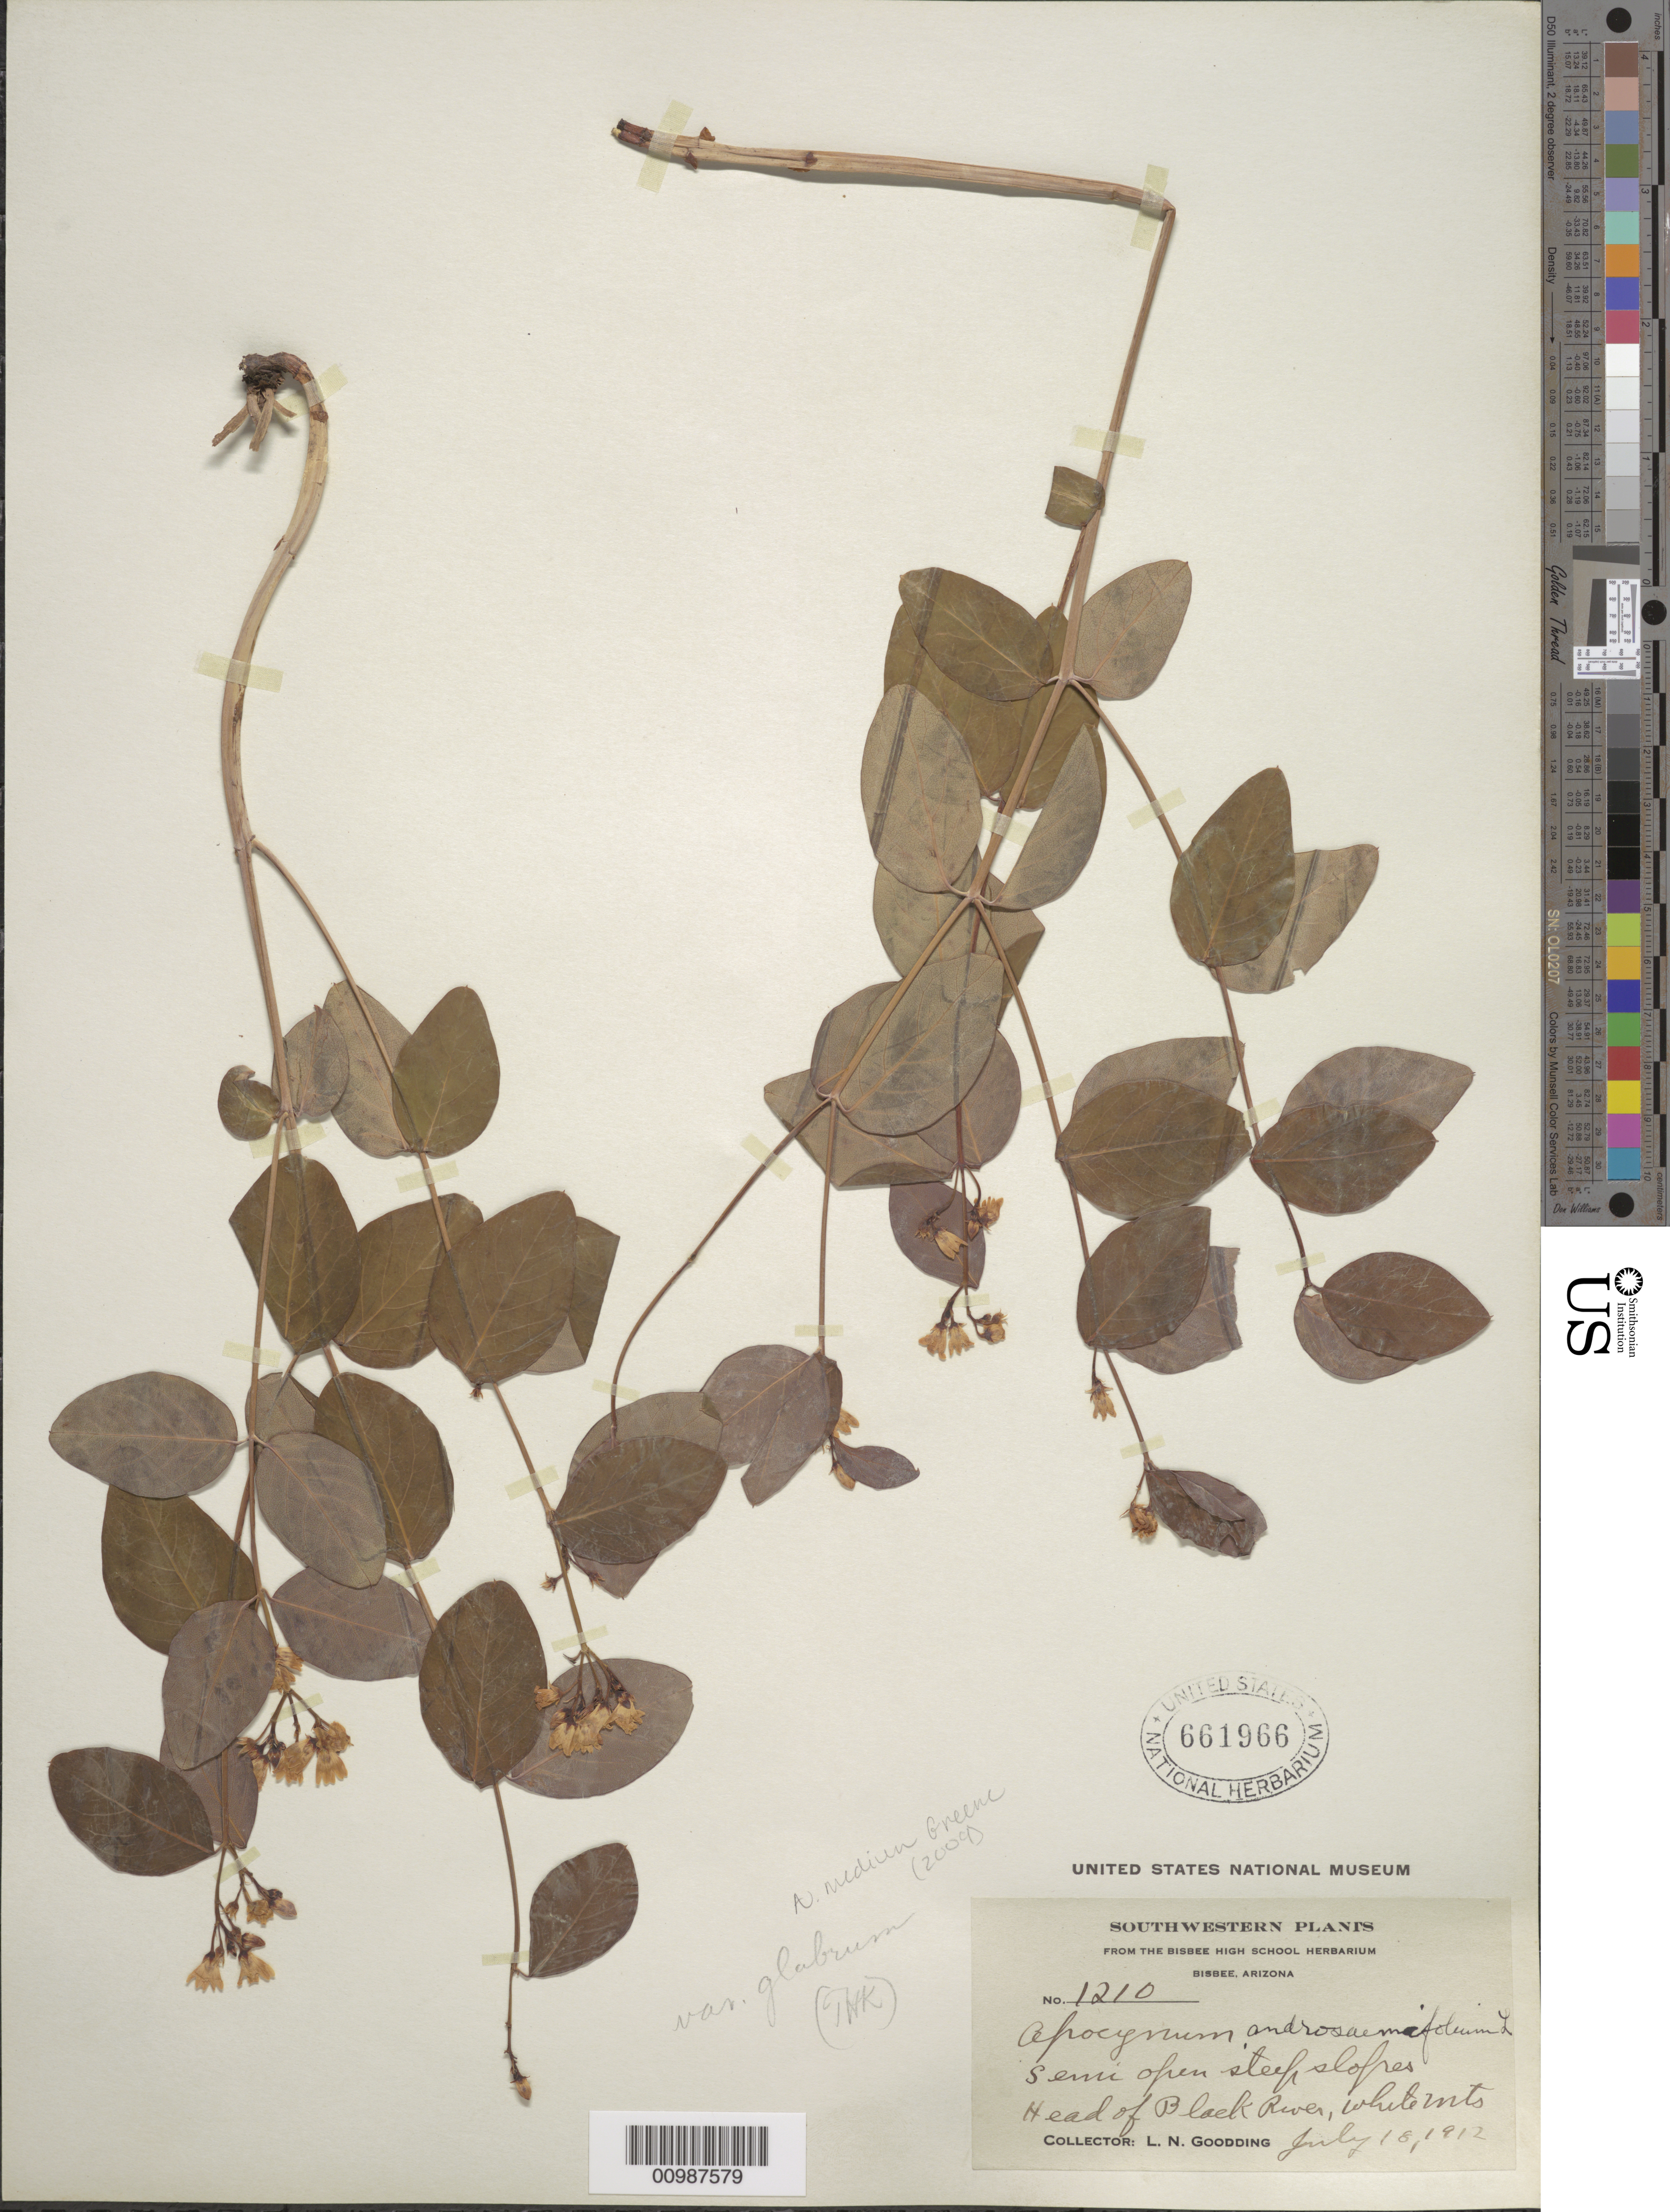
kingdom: Plantae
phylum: Tracheophyta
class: Magnoliopsida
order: Gentianales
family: Apocynaceae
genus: Apocynum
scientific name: Apocynum medium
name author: Greene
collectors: L. N. Goodding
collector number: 1210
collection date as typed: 18 Jul 1912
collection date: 1912-07-18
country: United States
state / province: Arizona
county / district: Cochise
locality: semi open steep slopes; head of Black River, White Mountains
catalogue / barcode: US 661966